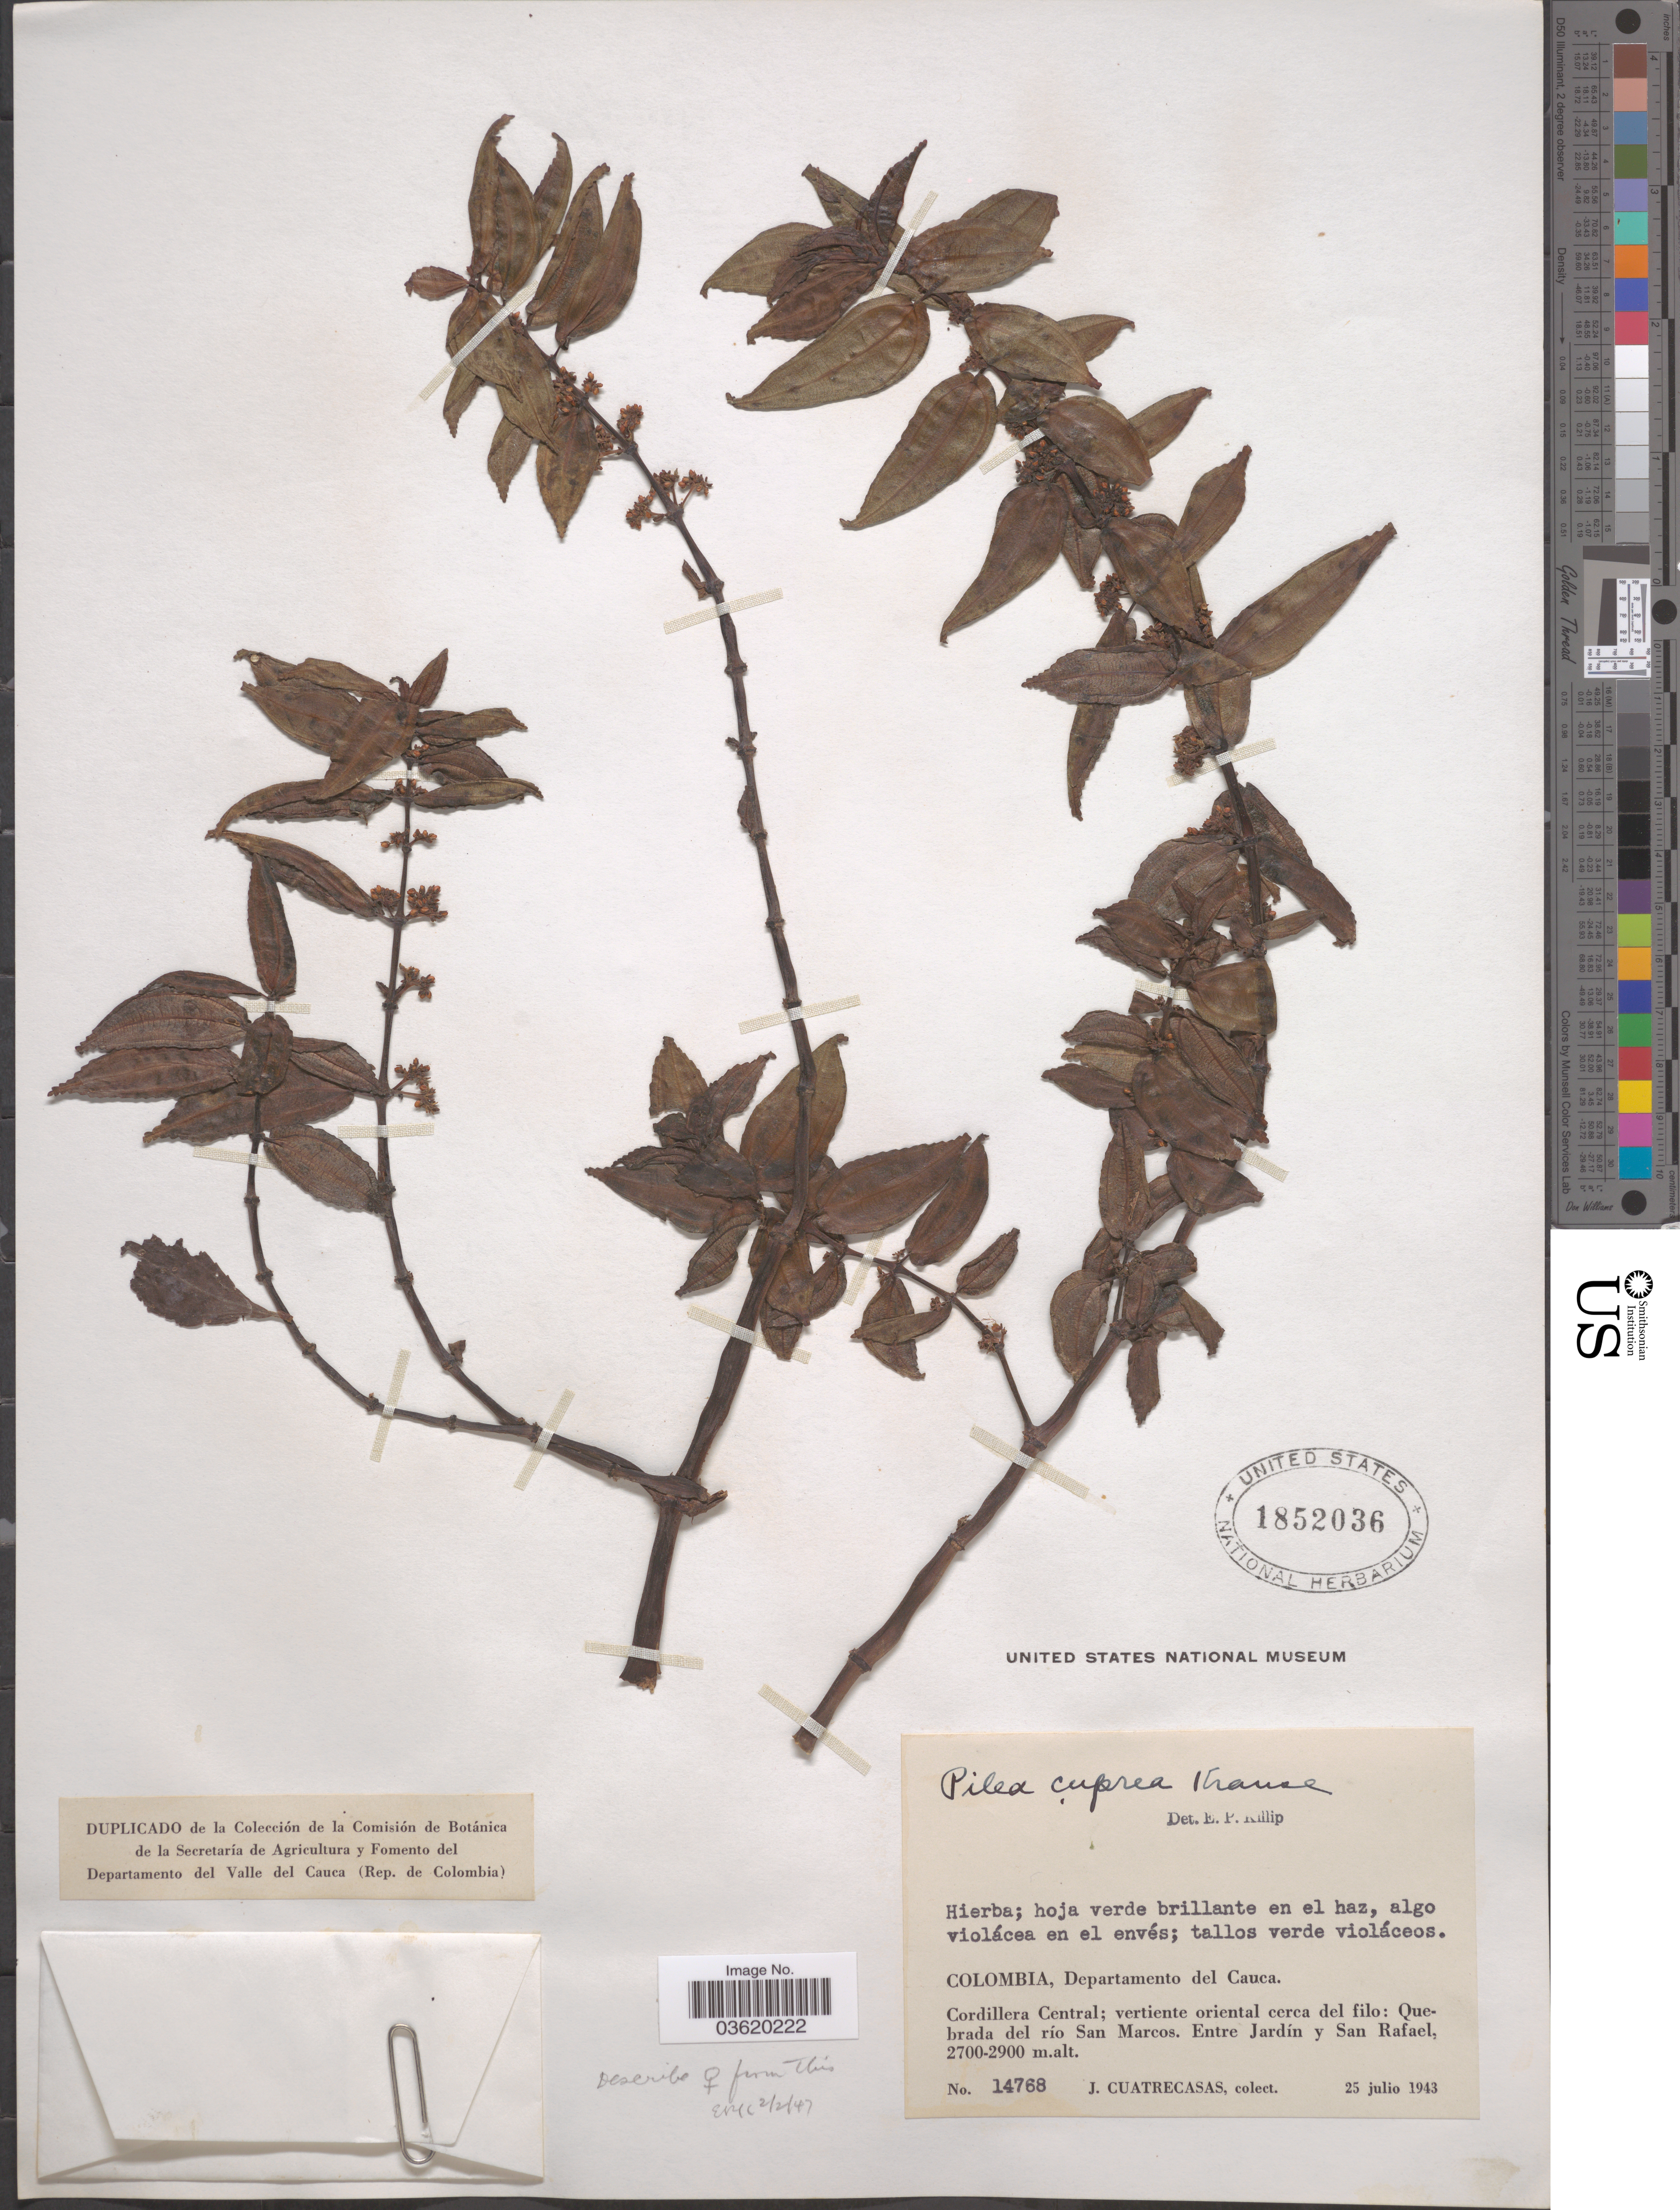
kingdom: Plantae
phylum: Tracheophyta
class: Magnoliopsida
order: Rosales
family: Urticaceae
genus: Pilea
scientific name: Pilea cuprea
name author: K. Krause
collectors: J. Cuatrecasas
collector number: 14768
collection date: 1943-07-25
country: Colombia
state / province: Cauca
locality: Departamento del Cauca. Cordillera Central; vertiente oriental cerca del filo: Quebrada del río San Marcos. Entre Jardín y San Rafael.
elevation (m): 2700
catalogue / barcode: US 1852036